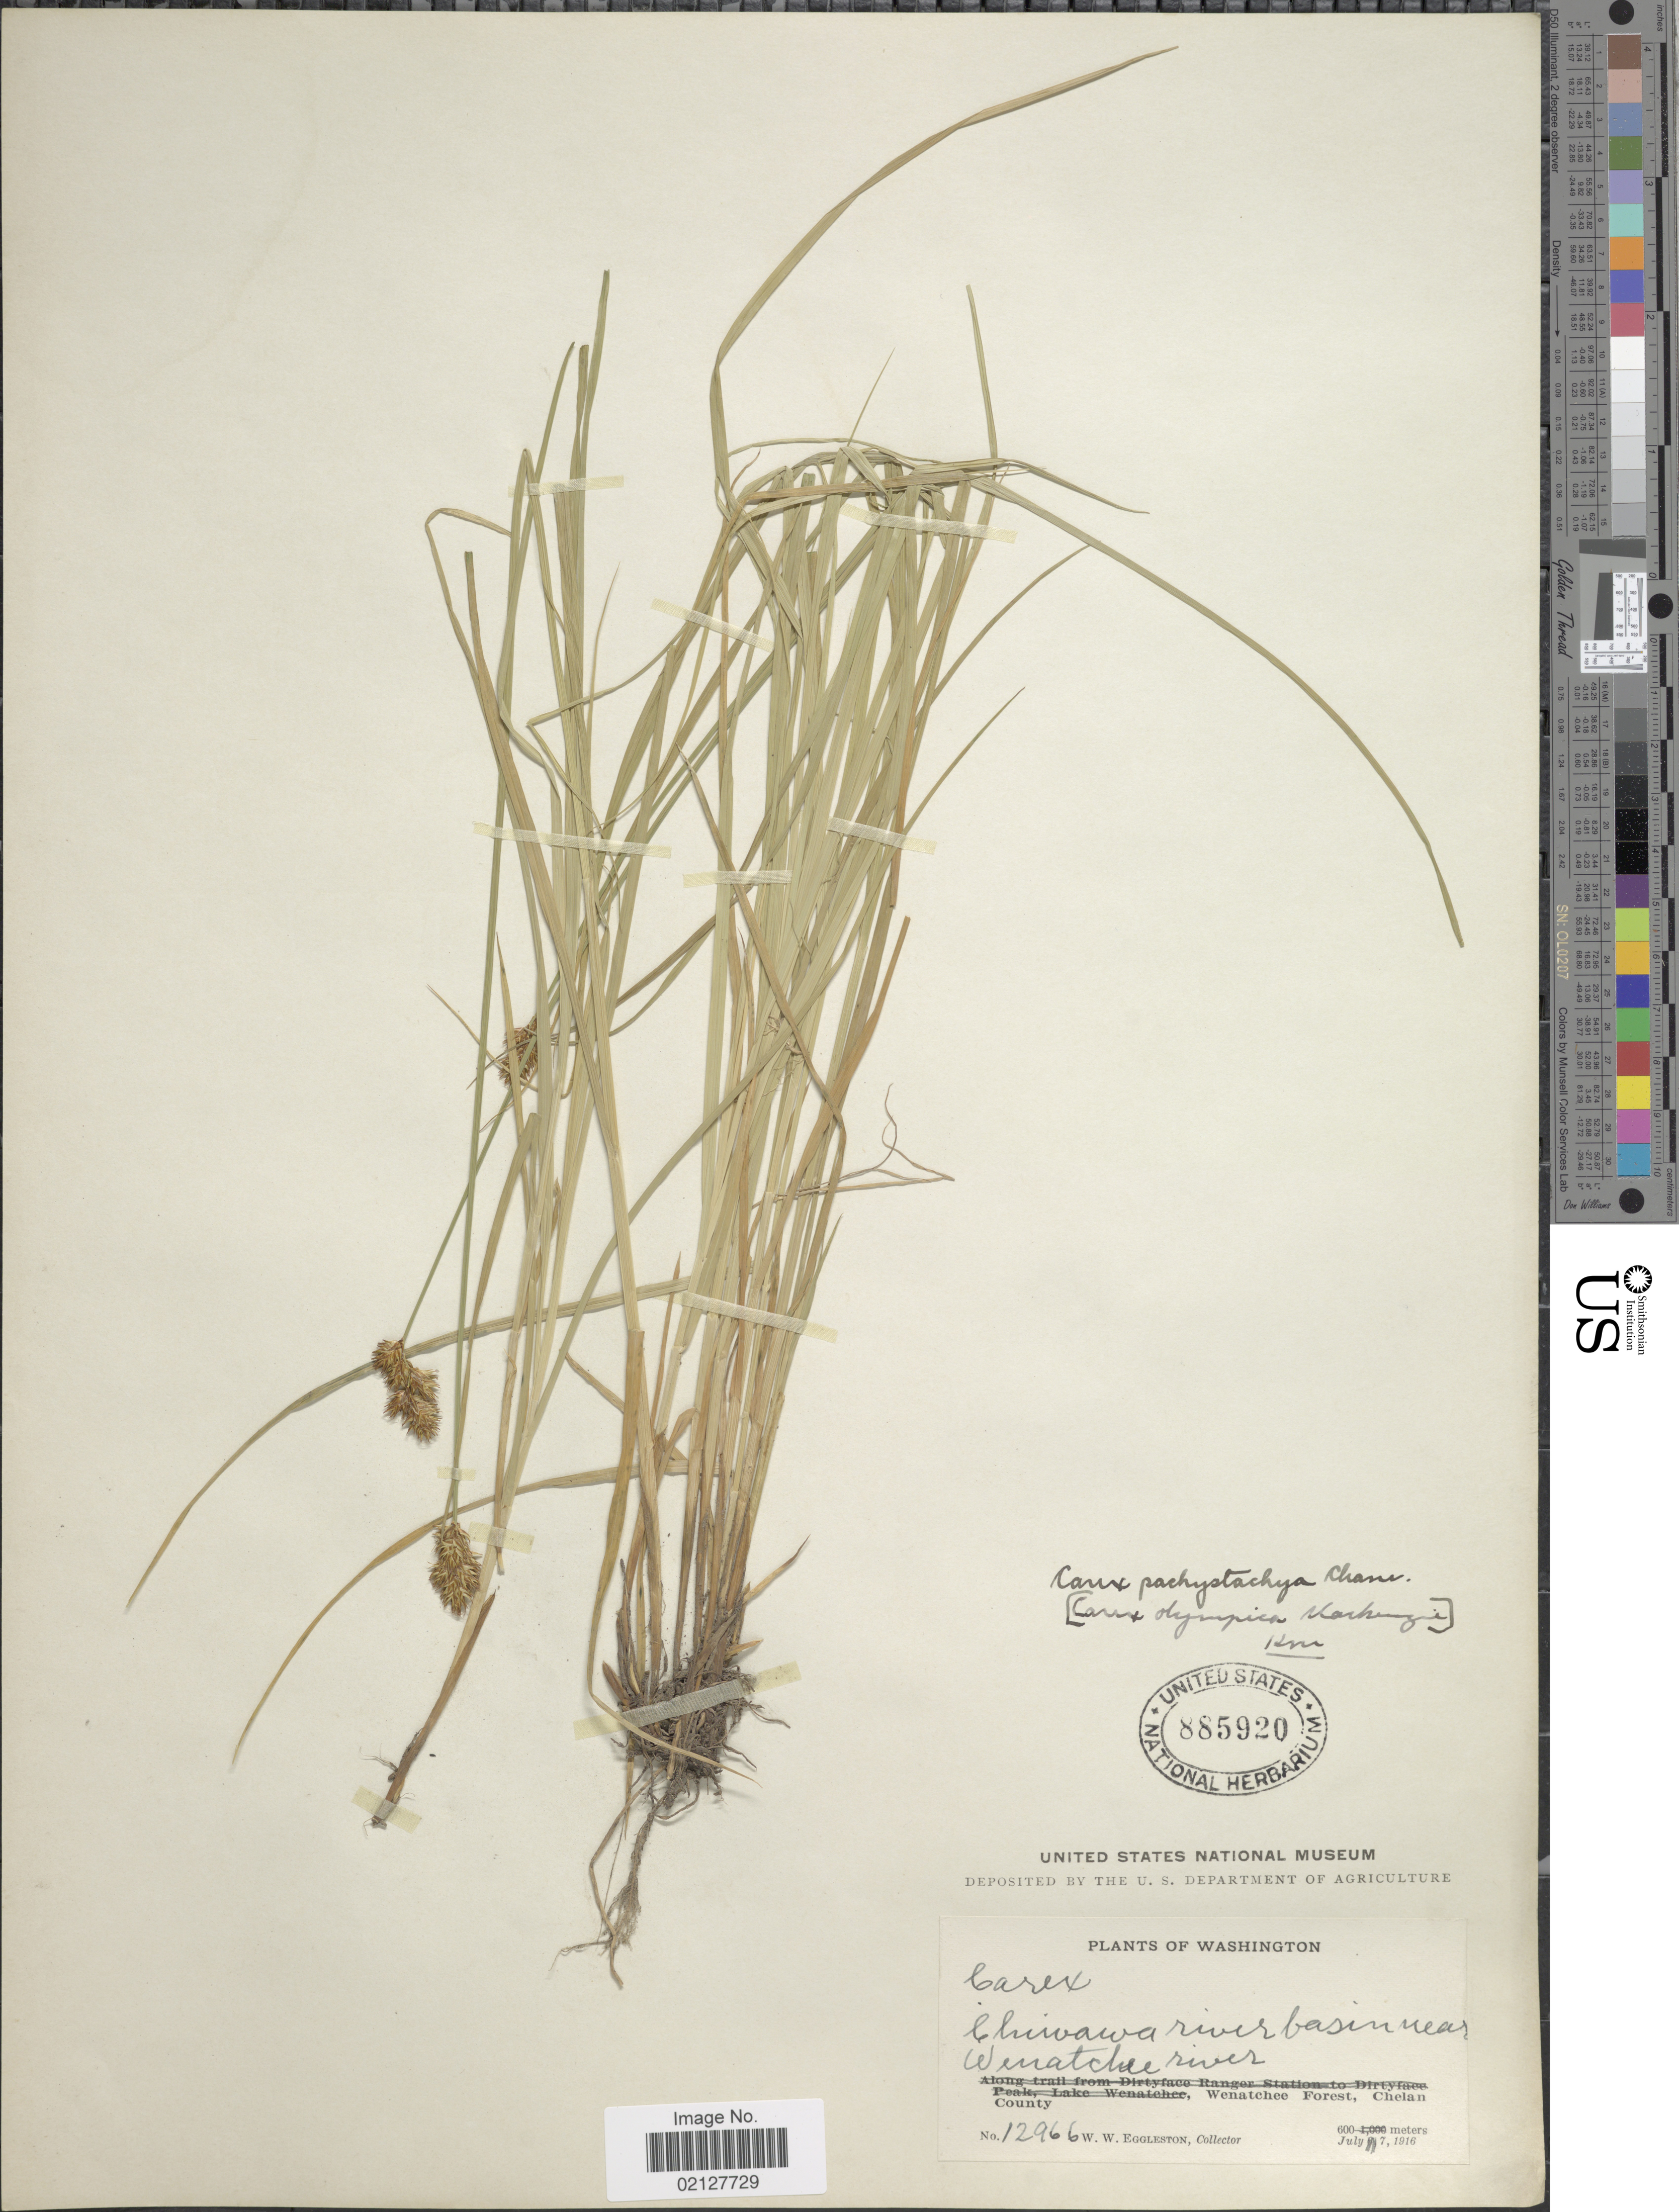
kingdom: Plantae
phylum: Tracheophyta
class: Liliopsida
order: Poales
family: Cyperaceae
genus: Carex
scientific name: Carex pachystachya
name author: Cham. ex Steud.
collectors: W. W. Eggleston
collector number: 12966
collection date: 1916-07-07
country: United States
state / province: Washington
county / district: Chelan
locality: Chiwawa river basin near Wenatchee river. Wenatchee Forest, Chelan County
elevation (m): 600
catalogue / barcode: US 885920